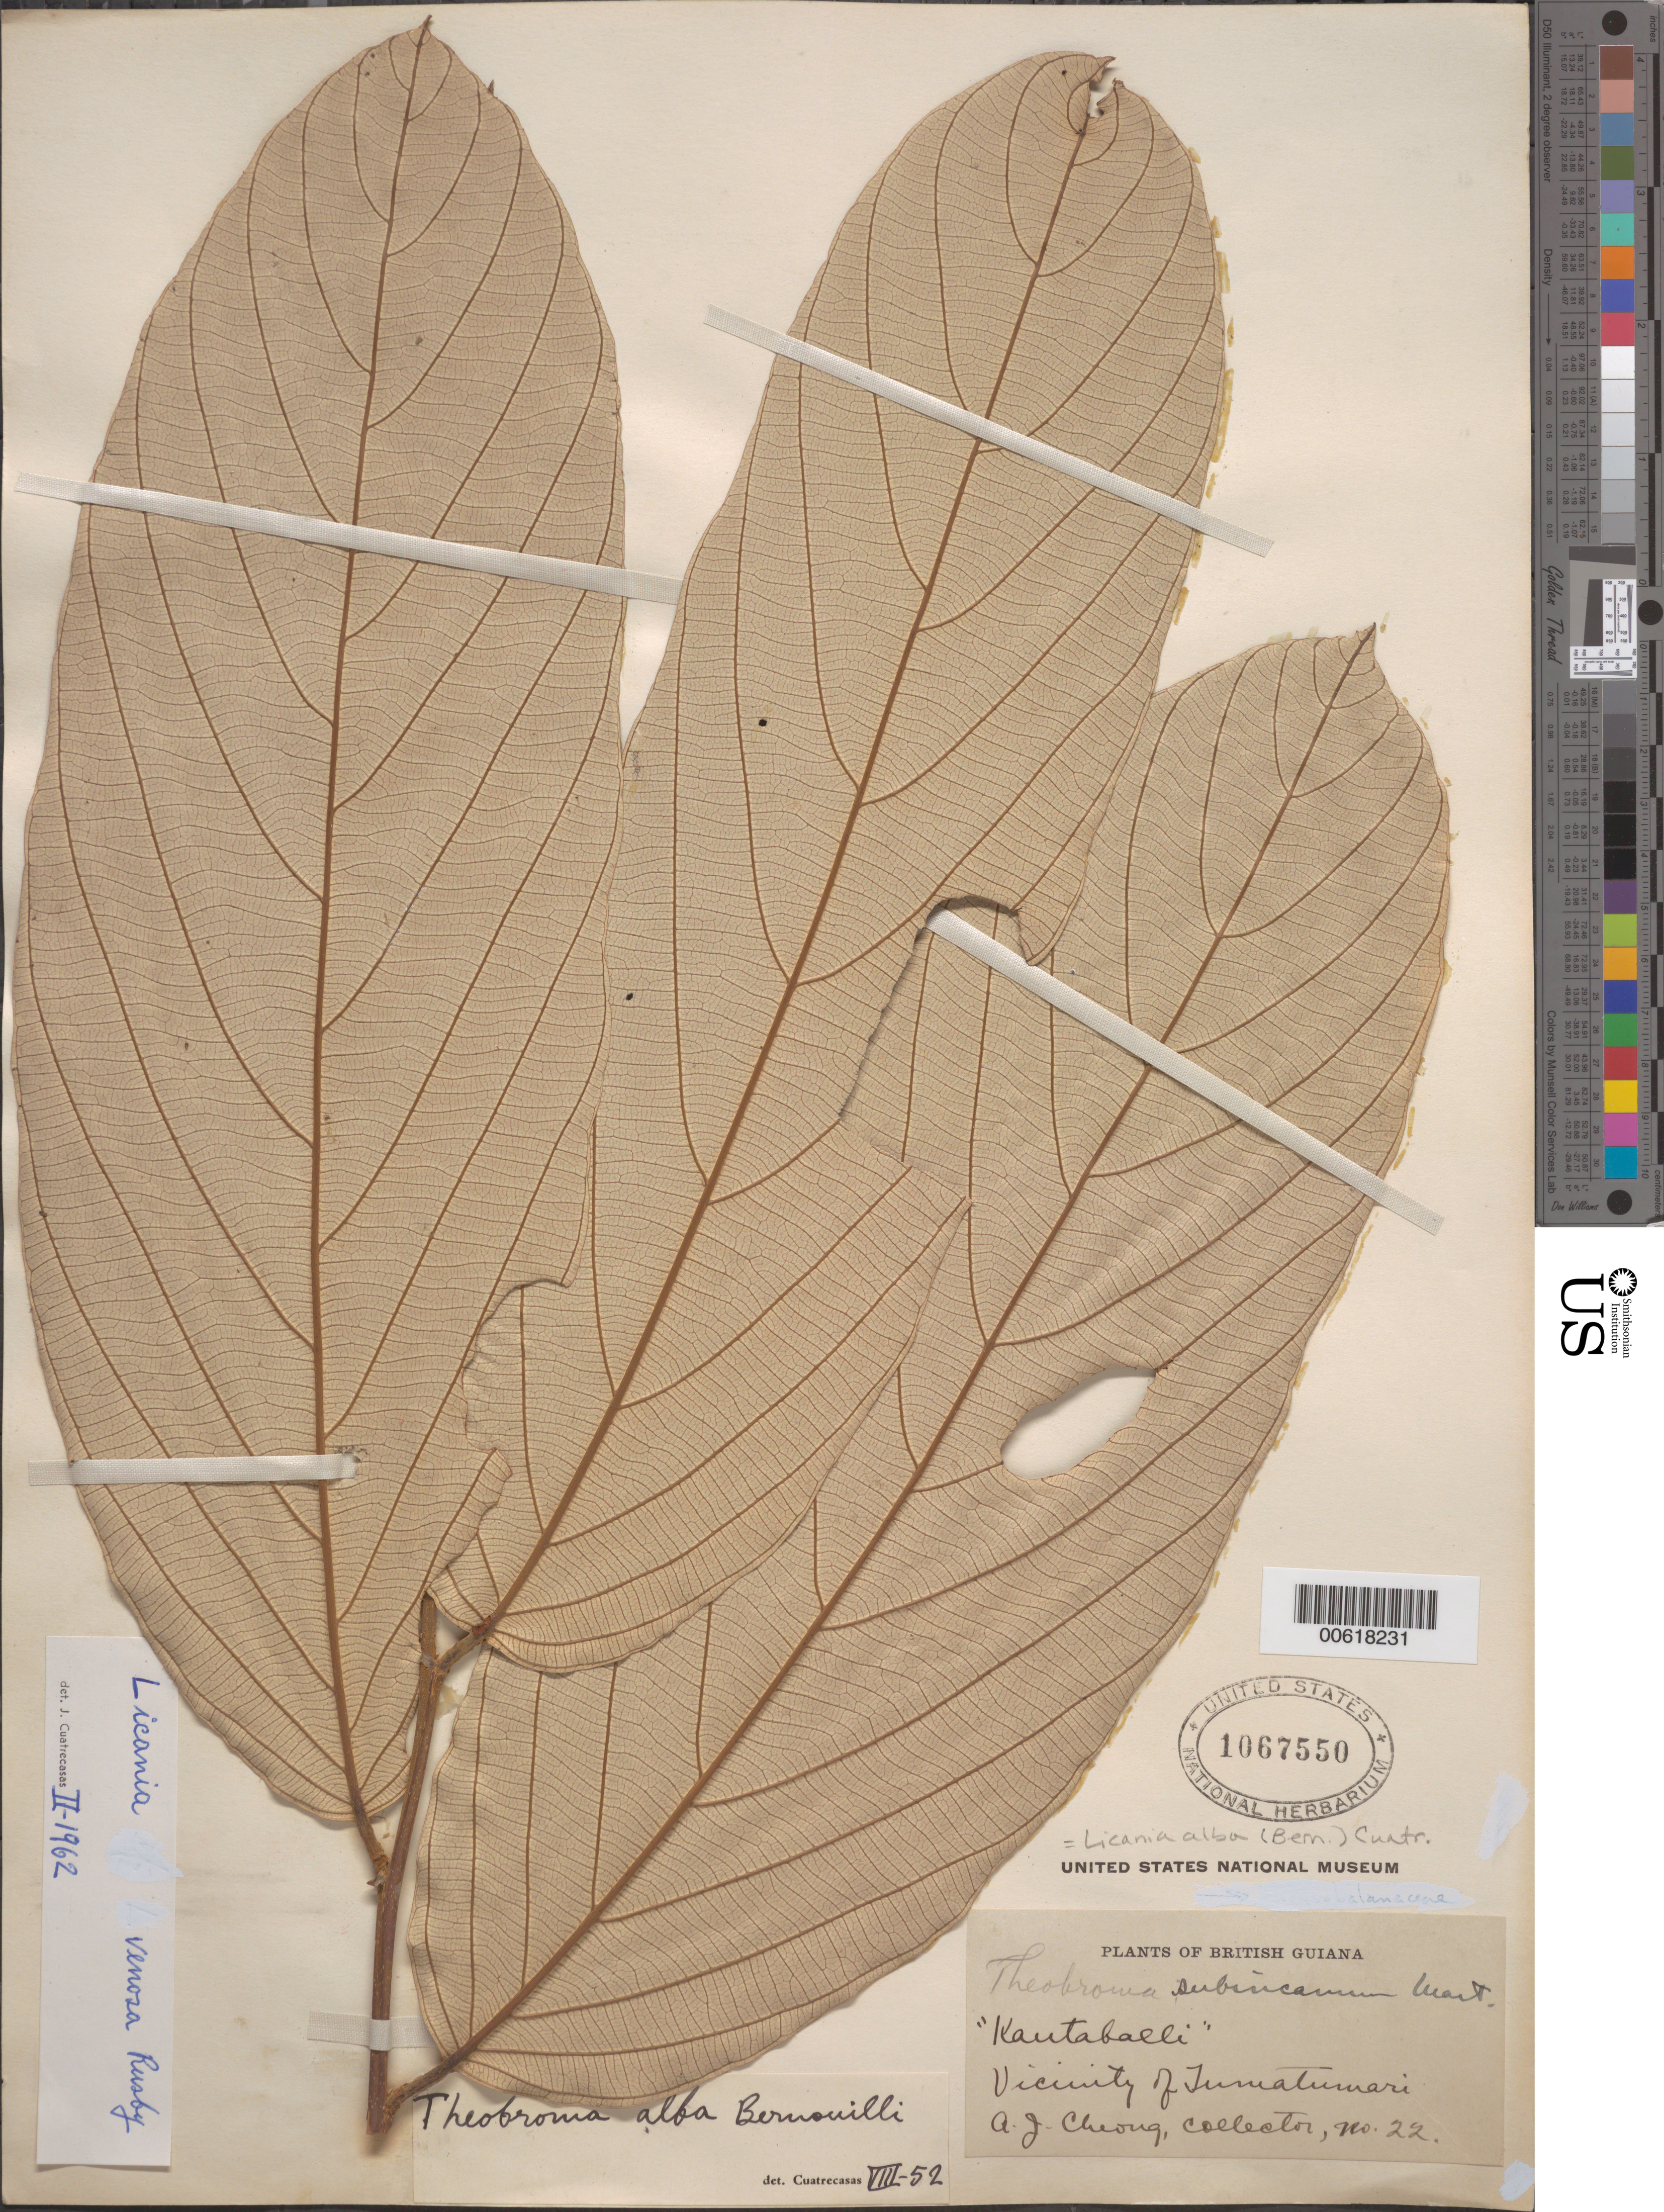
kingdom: Plantae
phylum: Tracheophyta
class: Magnoliopsida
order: Malpighiales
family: Chrysobalanaceae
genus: Licania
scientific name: Licania alba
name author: (Bernoulli) Cuatrec.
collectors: A. Cheong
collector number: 22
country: Guyana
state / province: Potaro-Siparuni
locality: Tumatumari Village, Potaro R.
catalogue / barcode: US 1067550